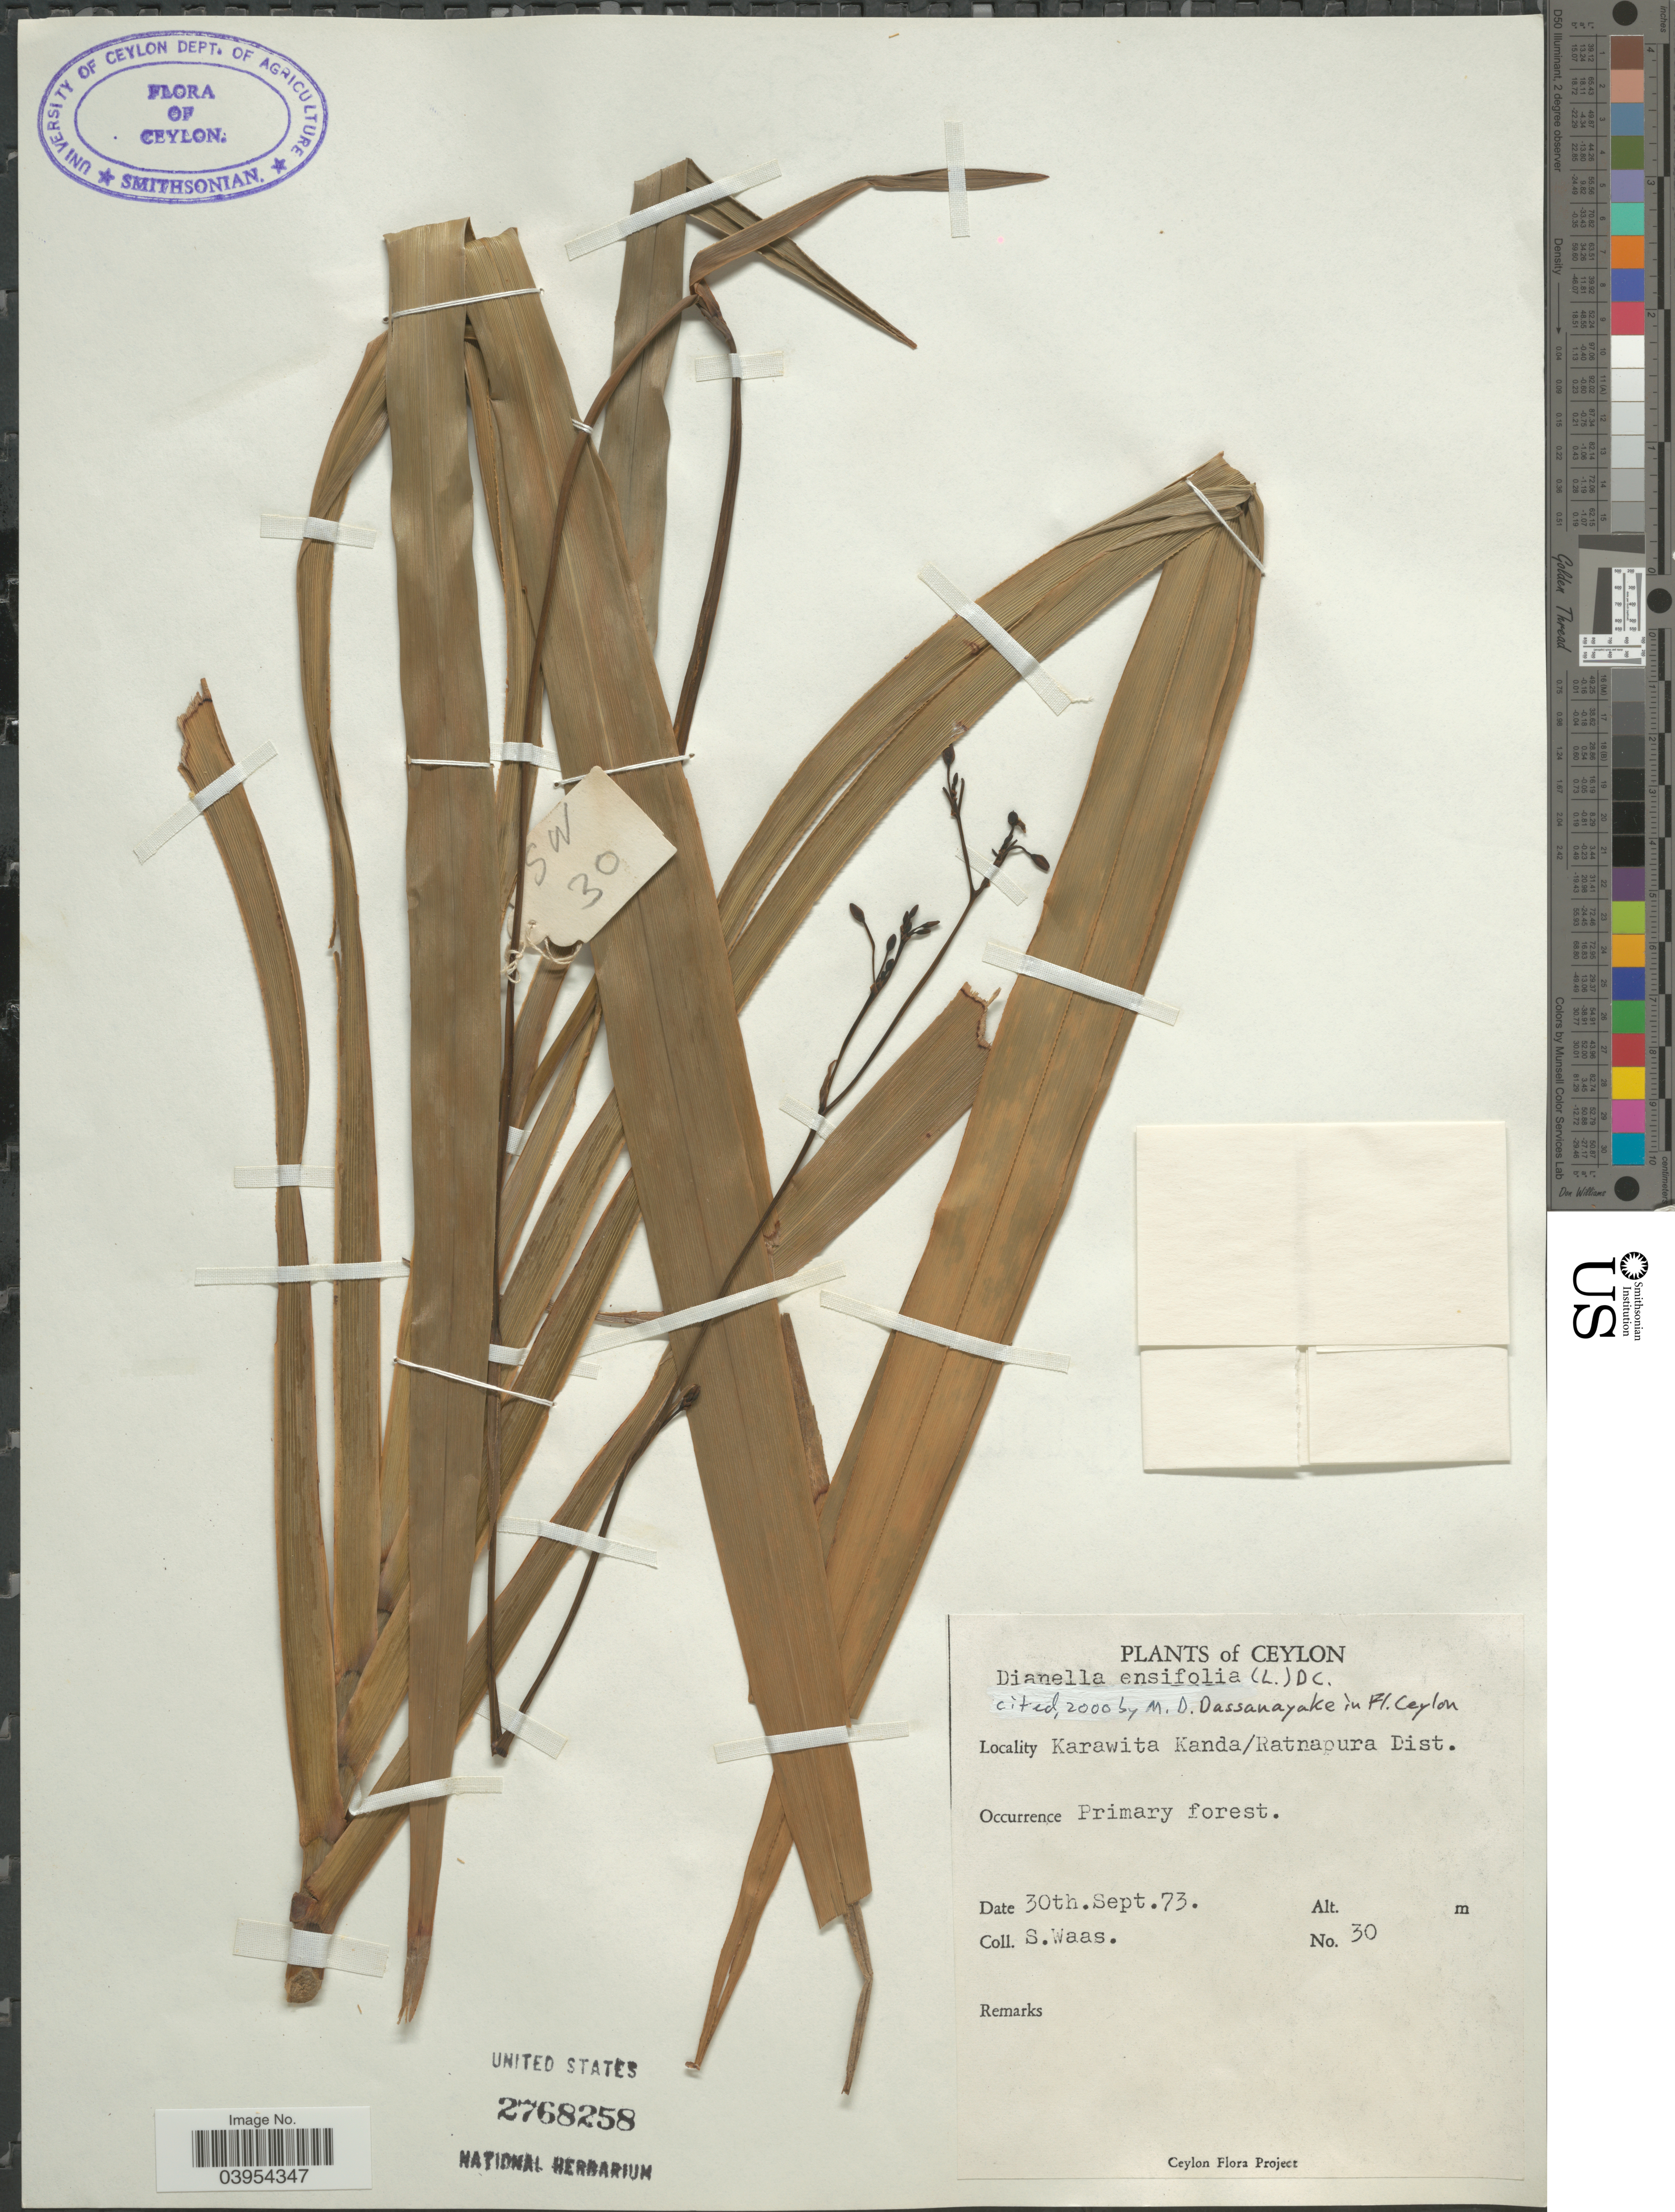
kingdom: Plantae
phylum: Tracheophyta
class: Liliopsida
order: Asparagales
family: Asphodelaceae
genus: Dianella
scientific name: Dianella ensifolia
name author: (L.) DC.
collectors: S. Waas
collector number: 30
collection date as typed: Transcribed d/m/y: 30/9/73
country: Sri Lanka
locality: Ceylon. Karawita Kanda/Ratnapura District.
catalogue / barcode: US 2768258